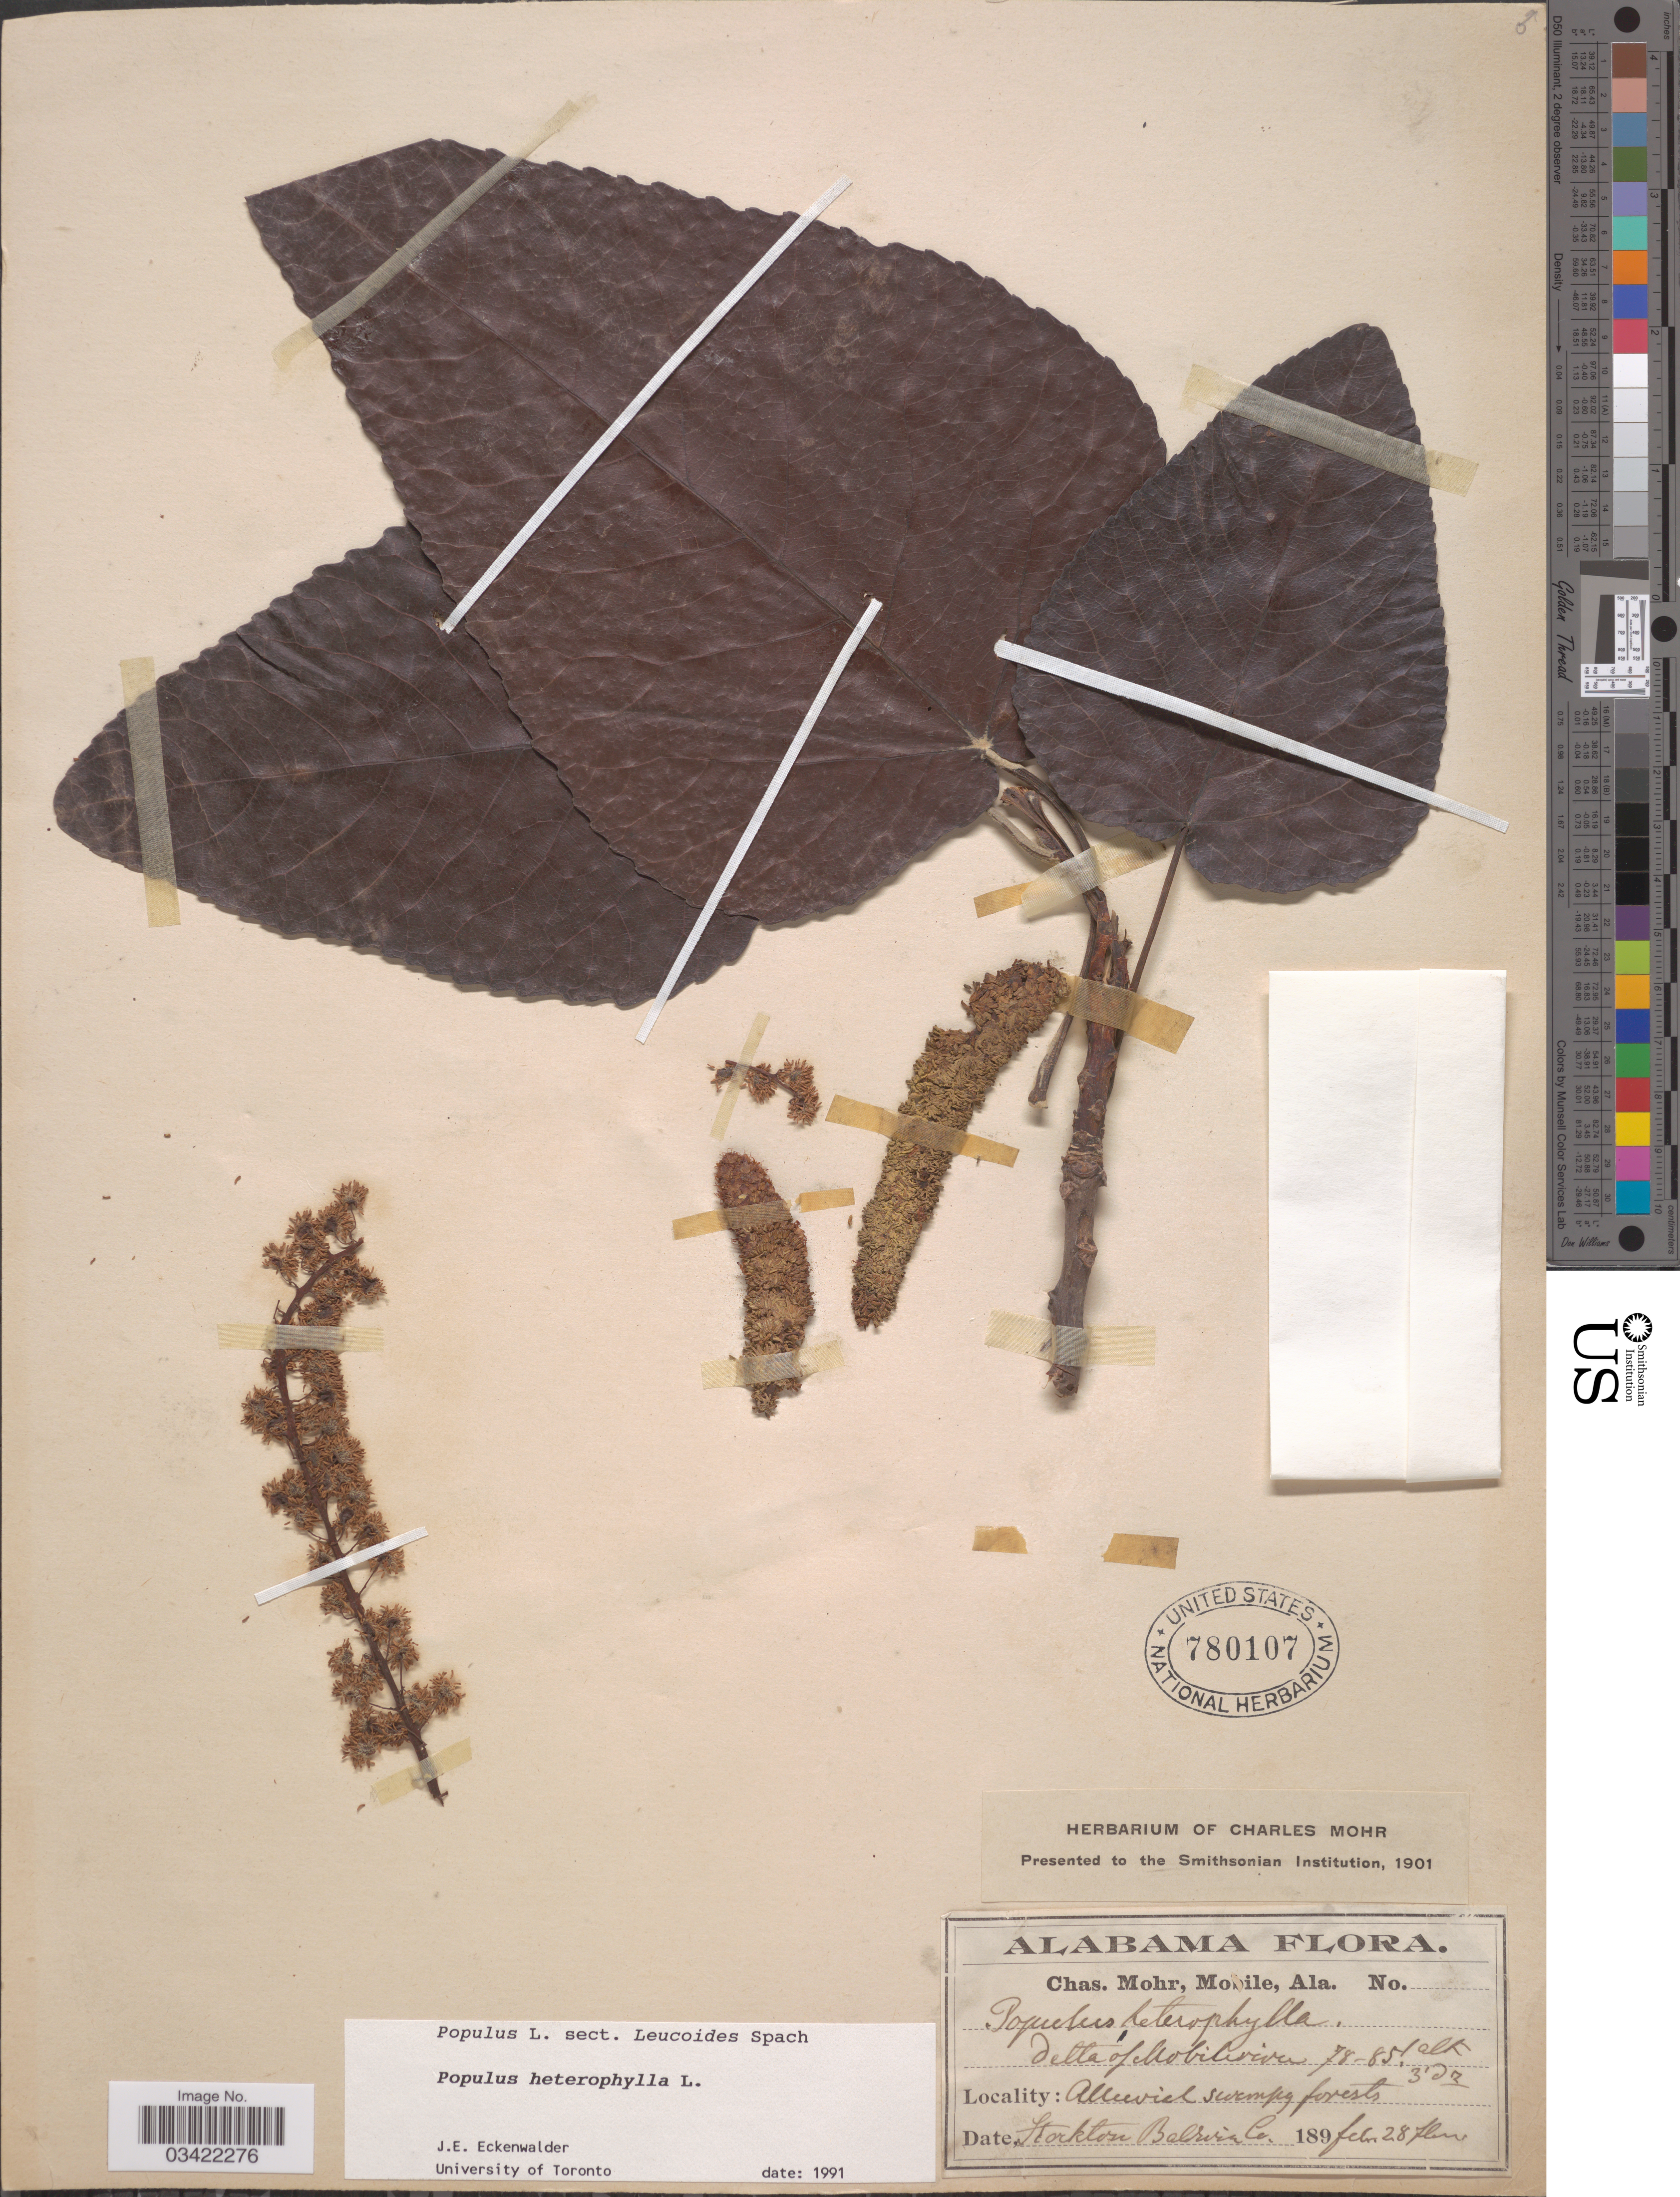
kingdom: Plantae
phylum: Tracheophyta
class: Magnoliopsida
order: Malpighiales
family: Salicaceae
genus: Populus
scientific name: Populus heterophylla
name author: L.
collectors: Mohr, C. T. (herbarium)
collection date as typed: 189 feb. 28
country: United States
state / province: Alabama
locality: Stockton Baldwin Co.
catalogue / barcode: US 780107